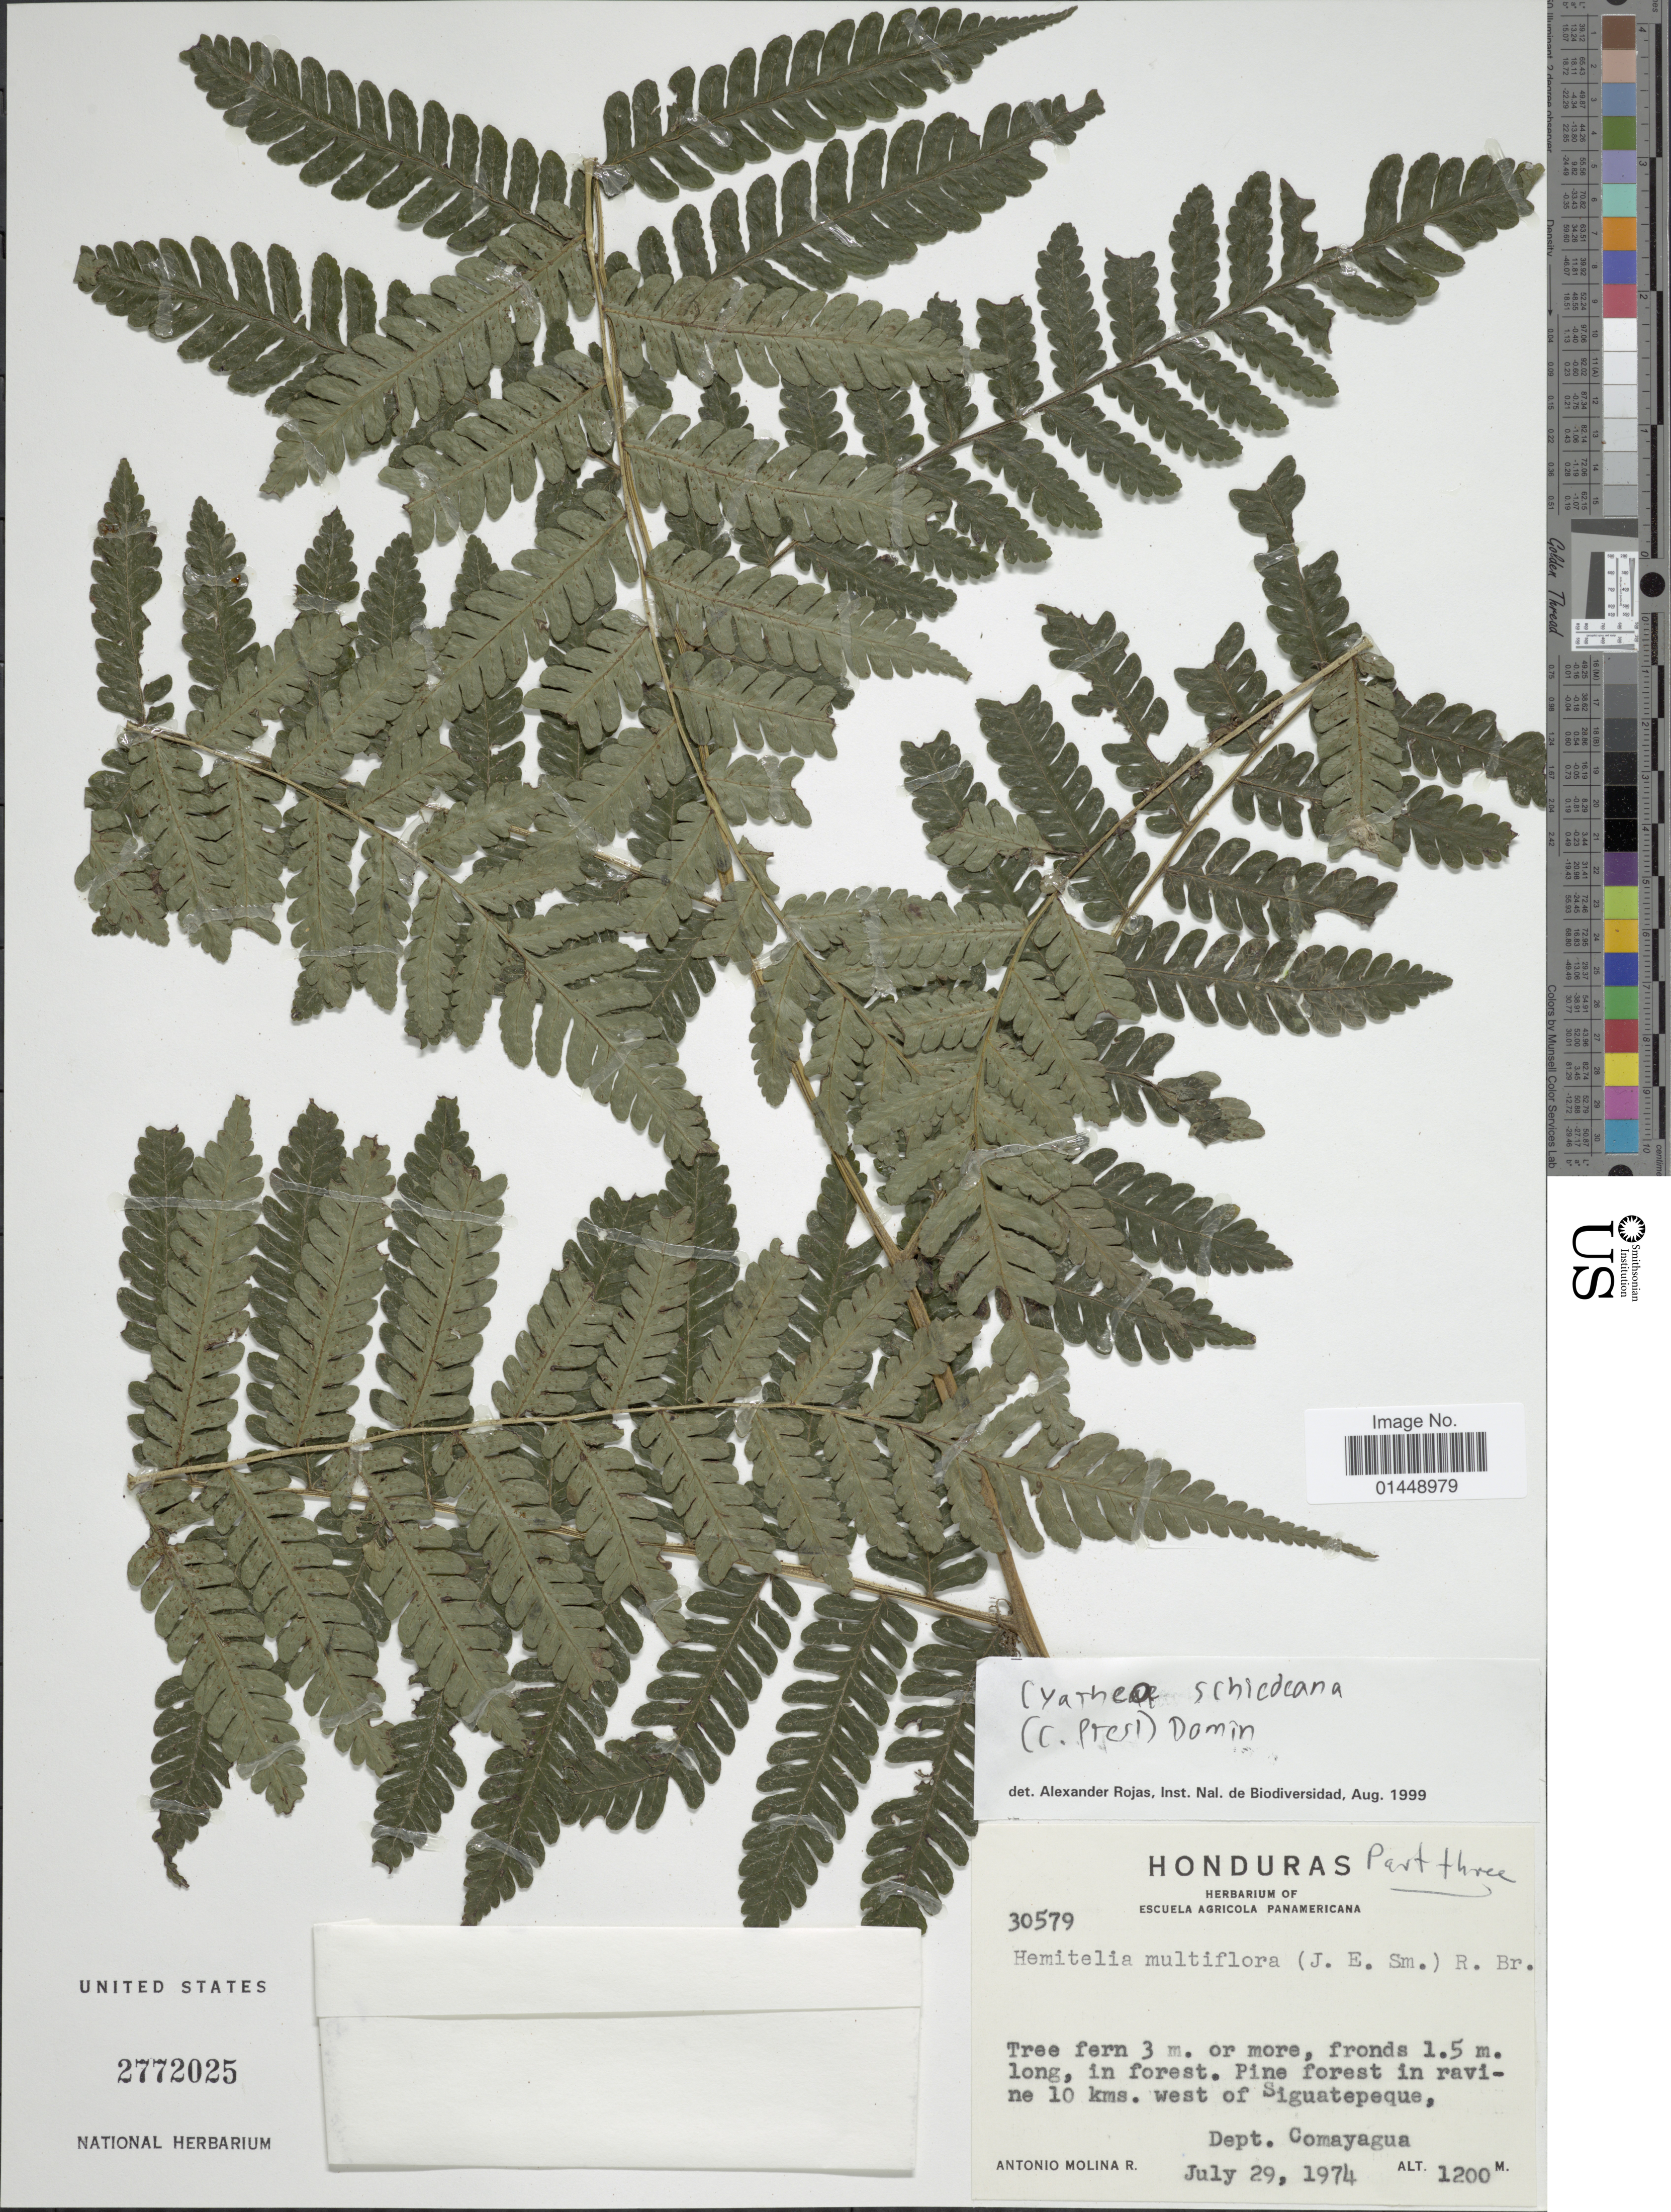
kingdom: Plantae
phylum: Tracheophyta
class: Polypodiopsida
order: Cyatheales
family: Cyatheaceae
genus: Cyathea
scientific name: Cyathea multiflora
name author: Sm.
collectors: A. Molina R.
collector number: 30579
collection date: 1974-07-29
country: Honduras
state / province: Comayagua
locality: Pine forest in ravine 10 kms. west of Siguatepeque, Dept. Comayagua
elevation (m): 1200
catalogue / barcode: US 2772052